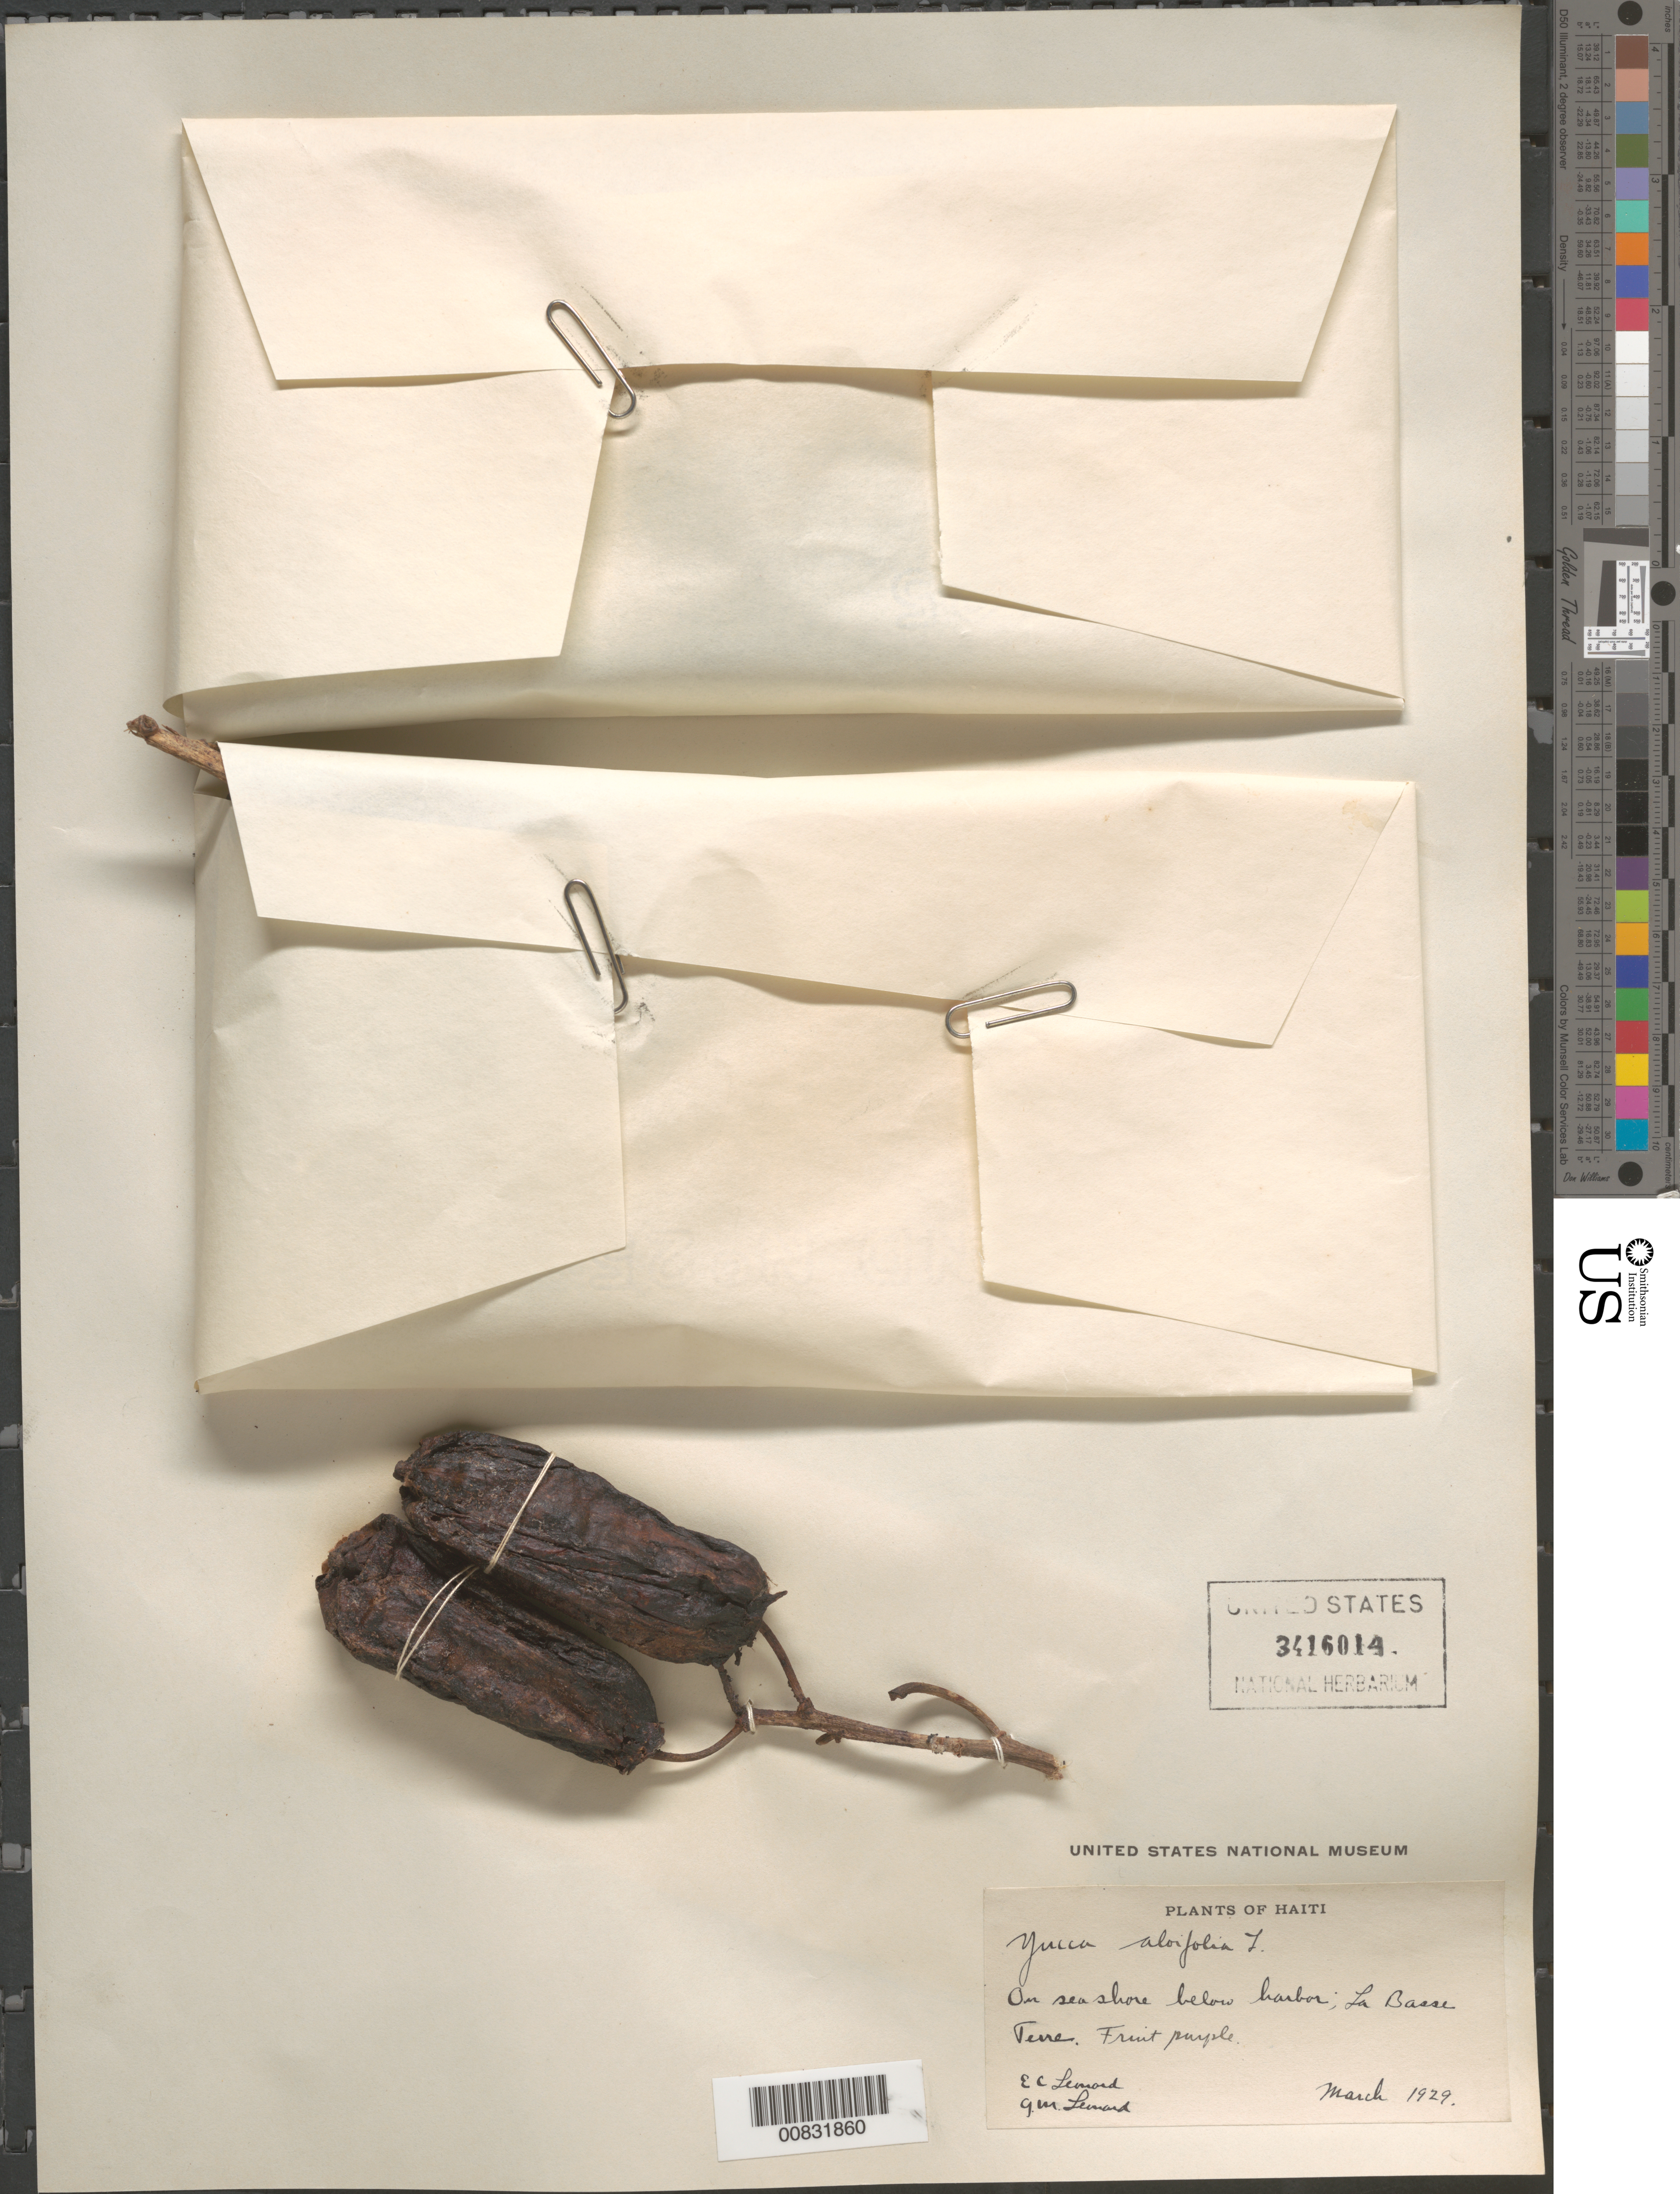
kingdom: Plantae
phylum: Tracheophyta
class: Liliopsida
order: Asparagales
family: Asparagaceae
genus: Yucca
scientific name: Yucca aloifolia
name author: L.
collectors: E. C. Leonard & G. M. Leonard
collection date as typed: Mar 1929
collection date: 1929-03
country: Haiti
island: Hispaniola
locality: On sea shore below harbor; La Basse Terre.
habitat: On sea shore.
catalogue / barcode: US 341614